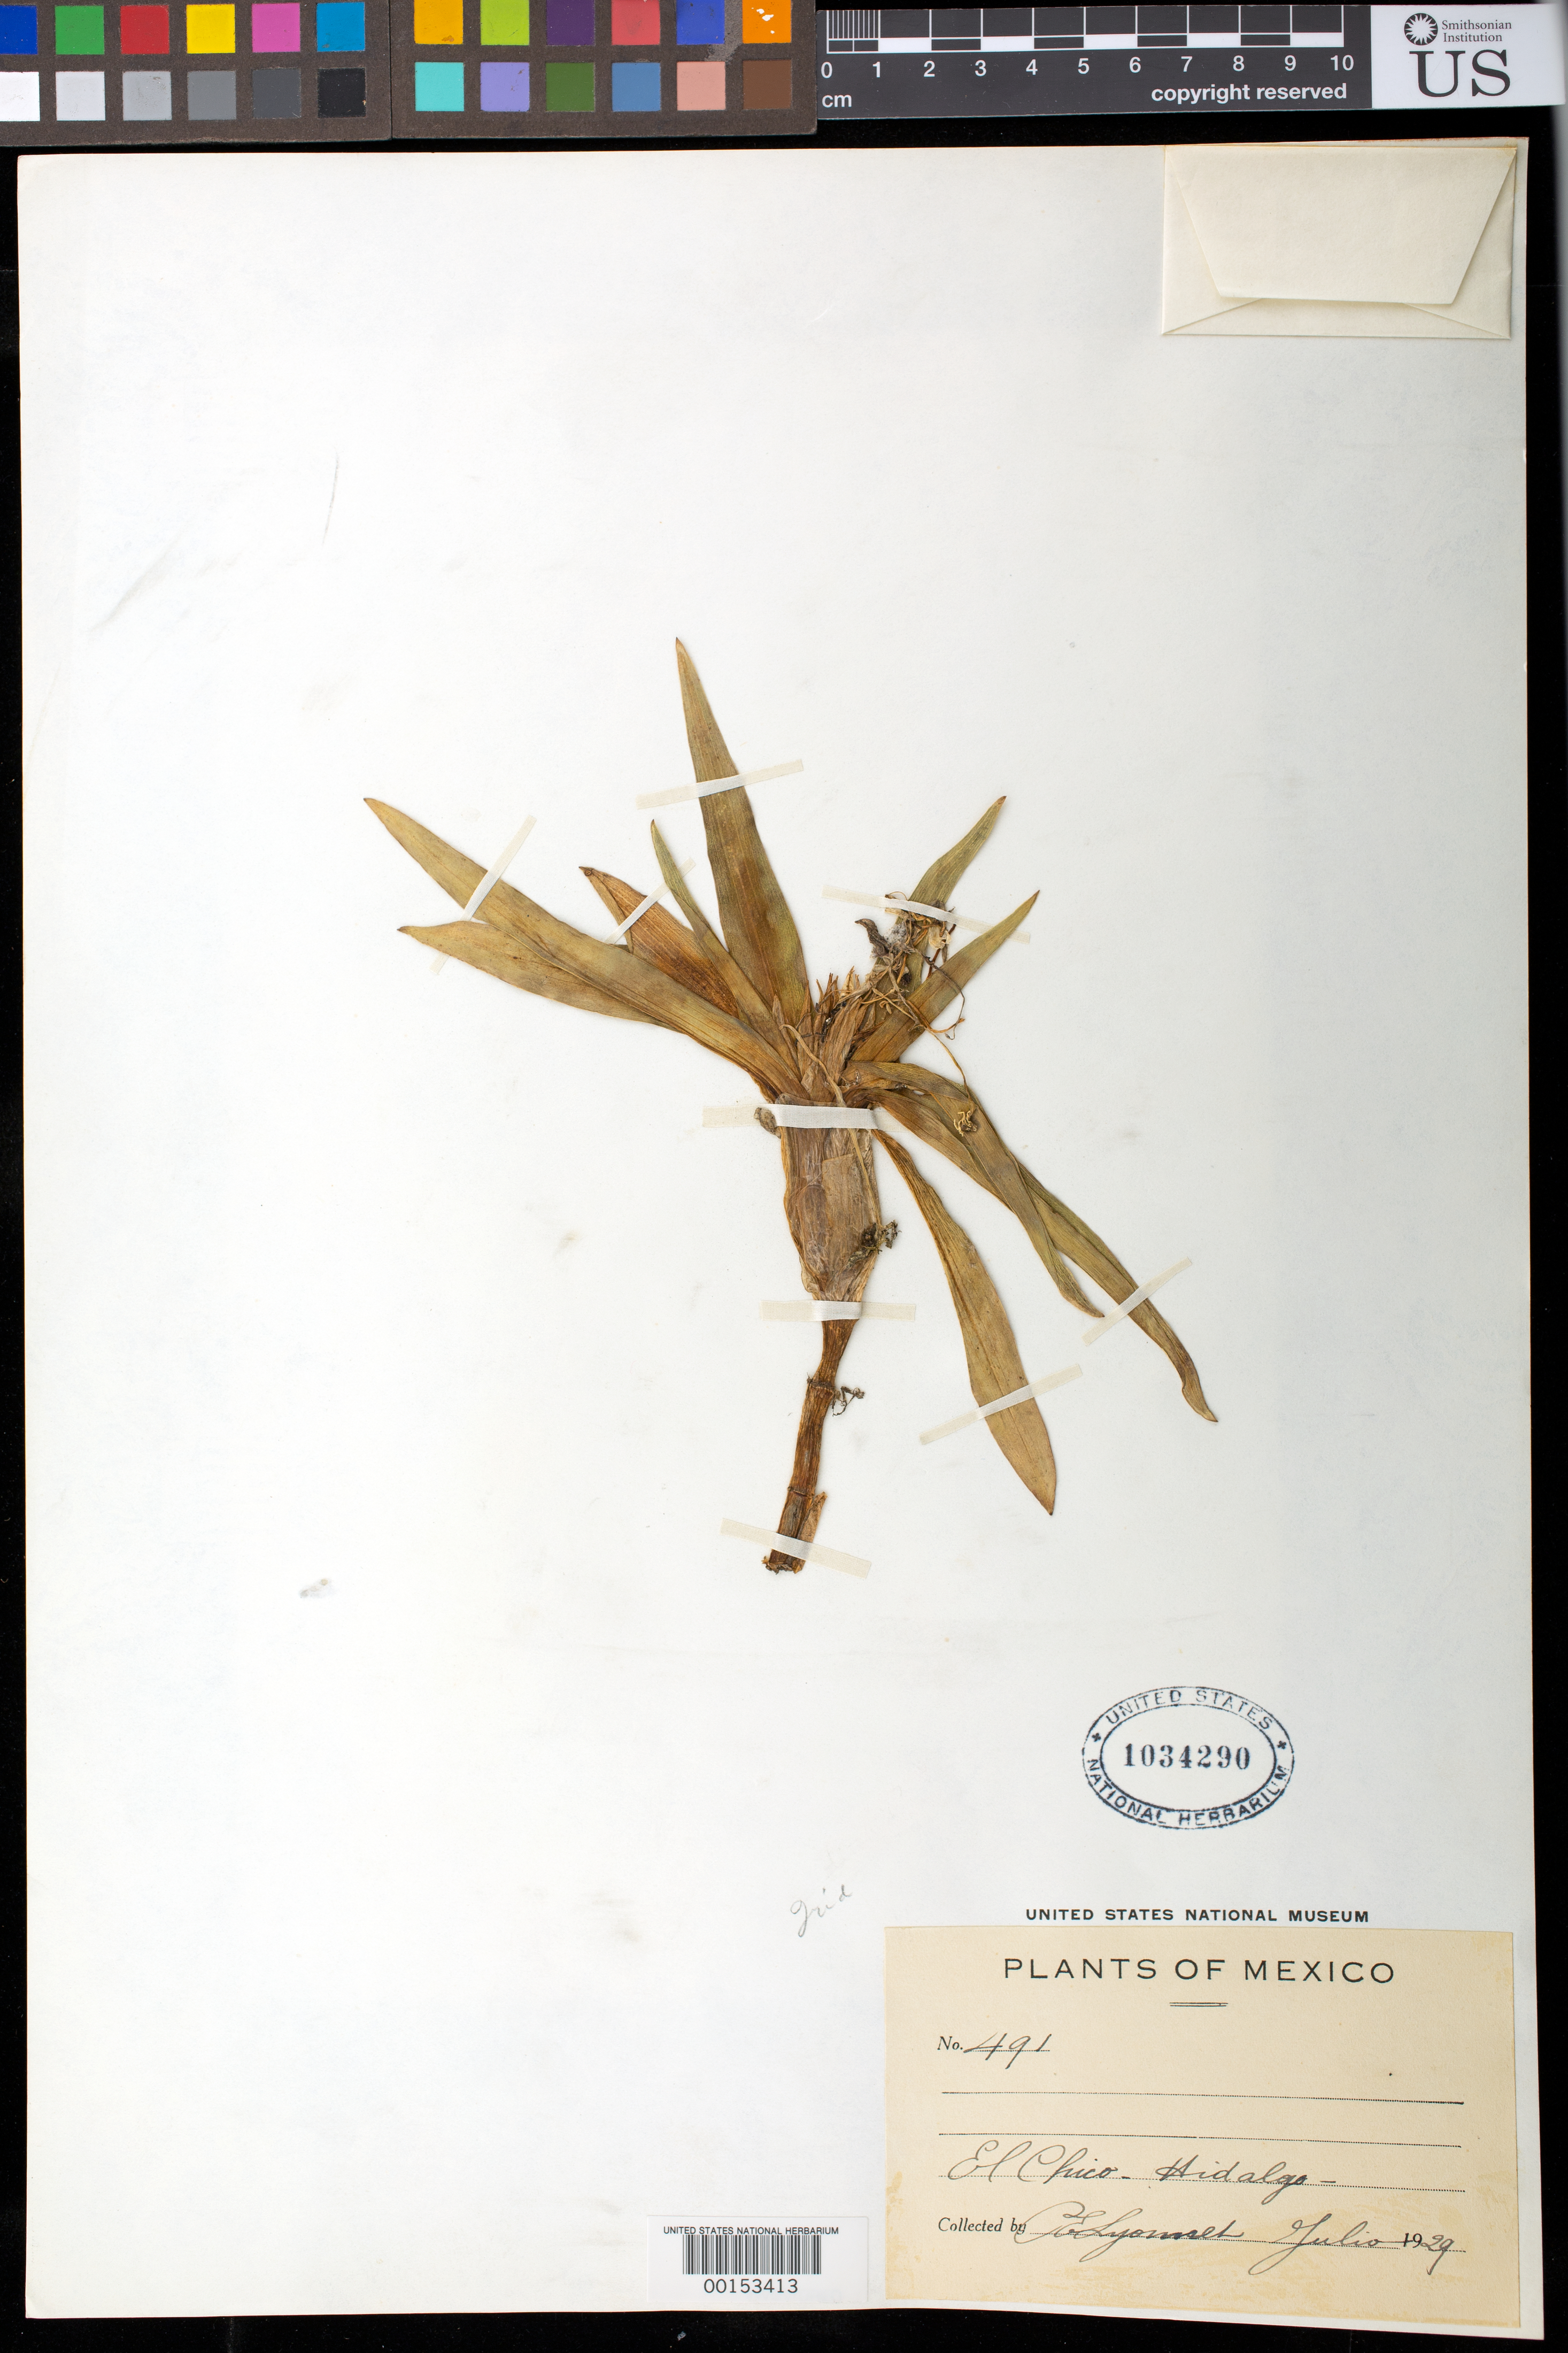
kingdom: Plantae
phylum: Tracheophyta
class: Liliopsida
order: Commelinales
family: Commelinaceae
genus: Weldenia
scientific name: Weldenia candida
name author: Schult. f.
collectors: C. Lyonnet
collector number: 491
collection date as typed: Jul 1929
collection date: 1929-07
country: Mexico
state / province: Hidalgo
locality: El Chico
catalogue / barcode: US 1034290